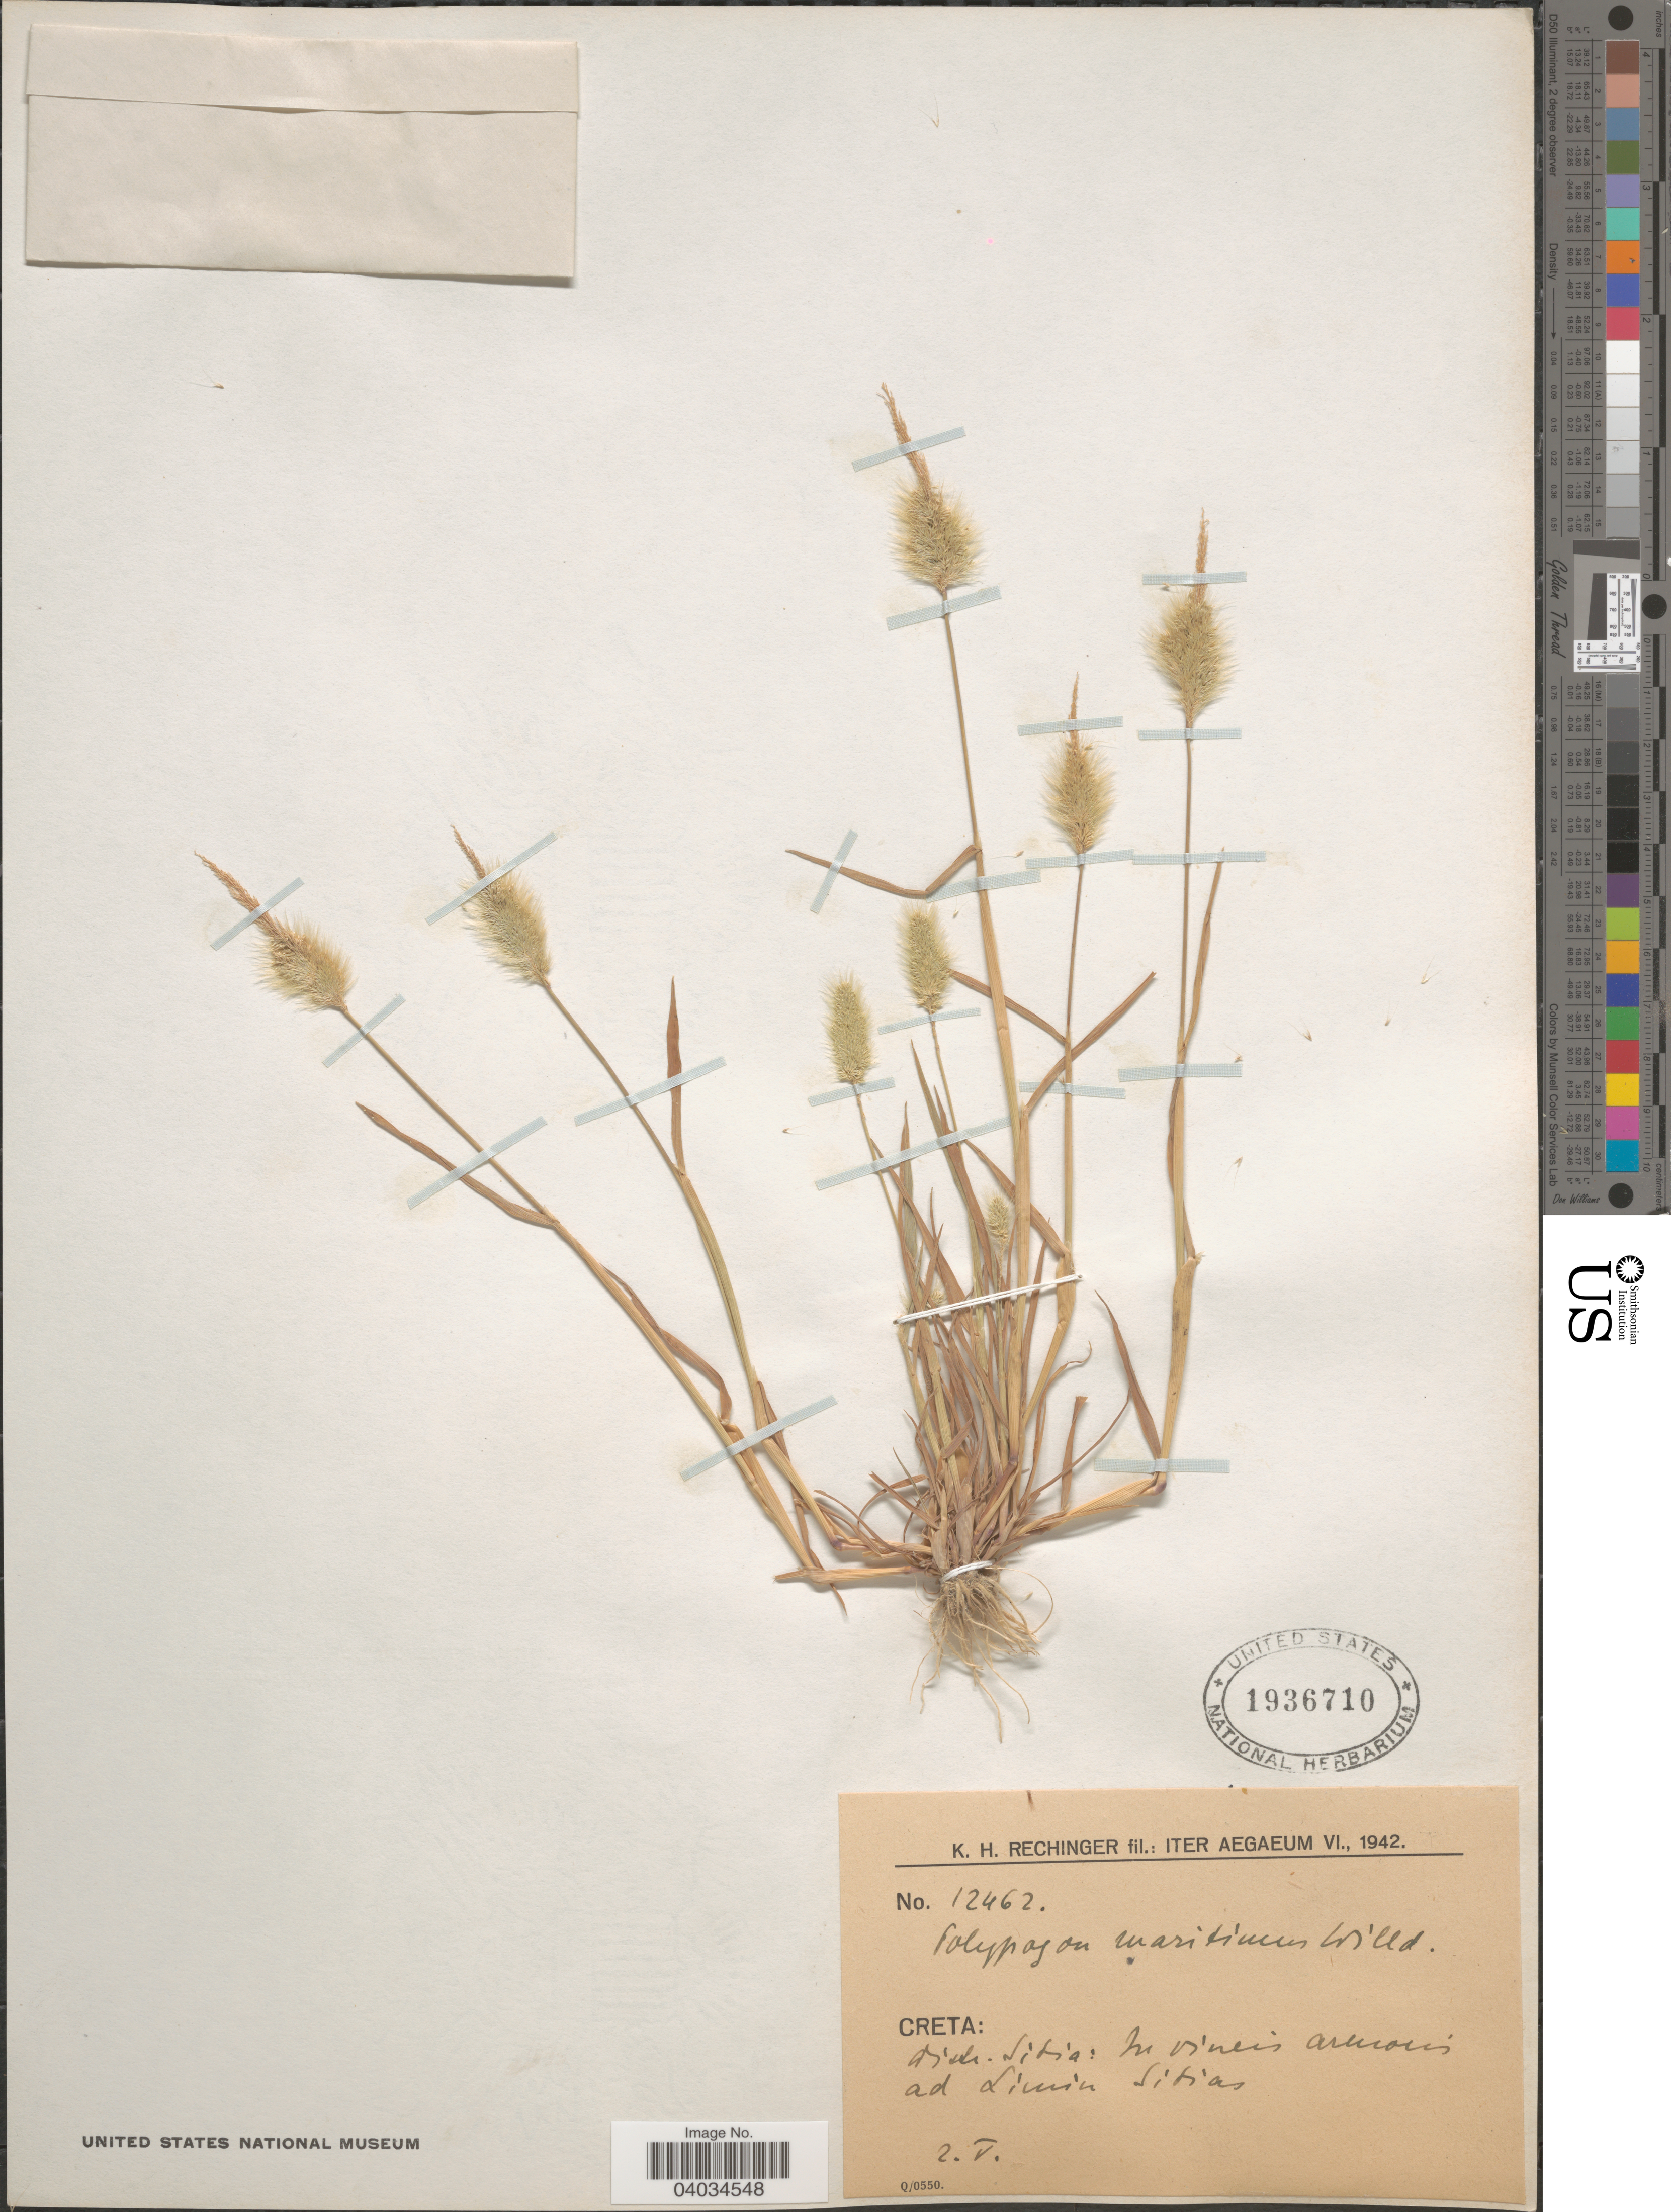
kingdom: Plantae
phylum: Tracheophyta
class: Liliopsida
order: Poales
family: Poaceae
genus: Polypogon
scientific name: Polypogon maritimus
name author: Willd.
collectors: K. H. Rechinger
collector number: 12462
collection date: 1942-05-02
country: Greece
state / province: Crete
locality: Iter Aegaeum. Creta: distr. Sitia: In vineis arenosis ad Limin Sitias.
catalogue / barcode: US 1936710